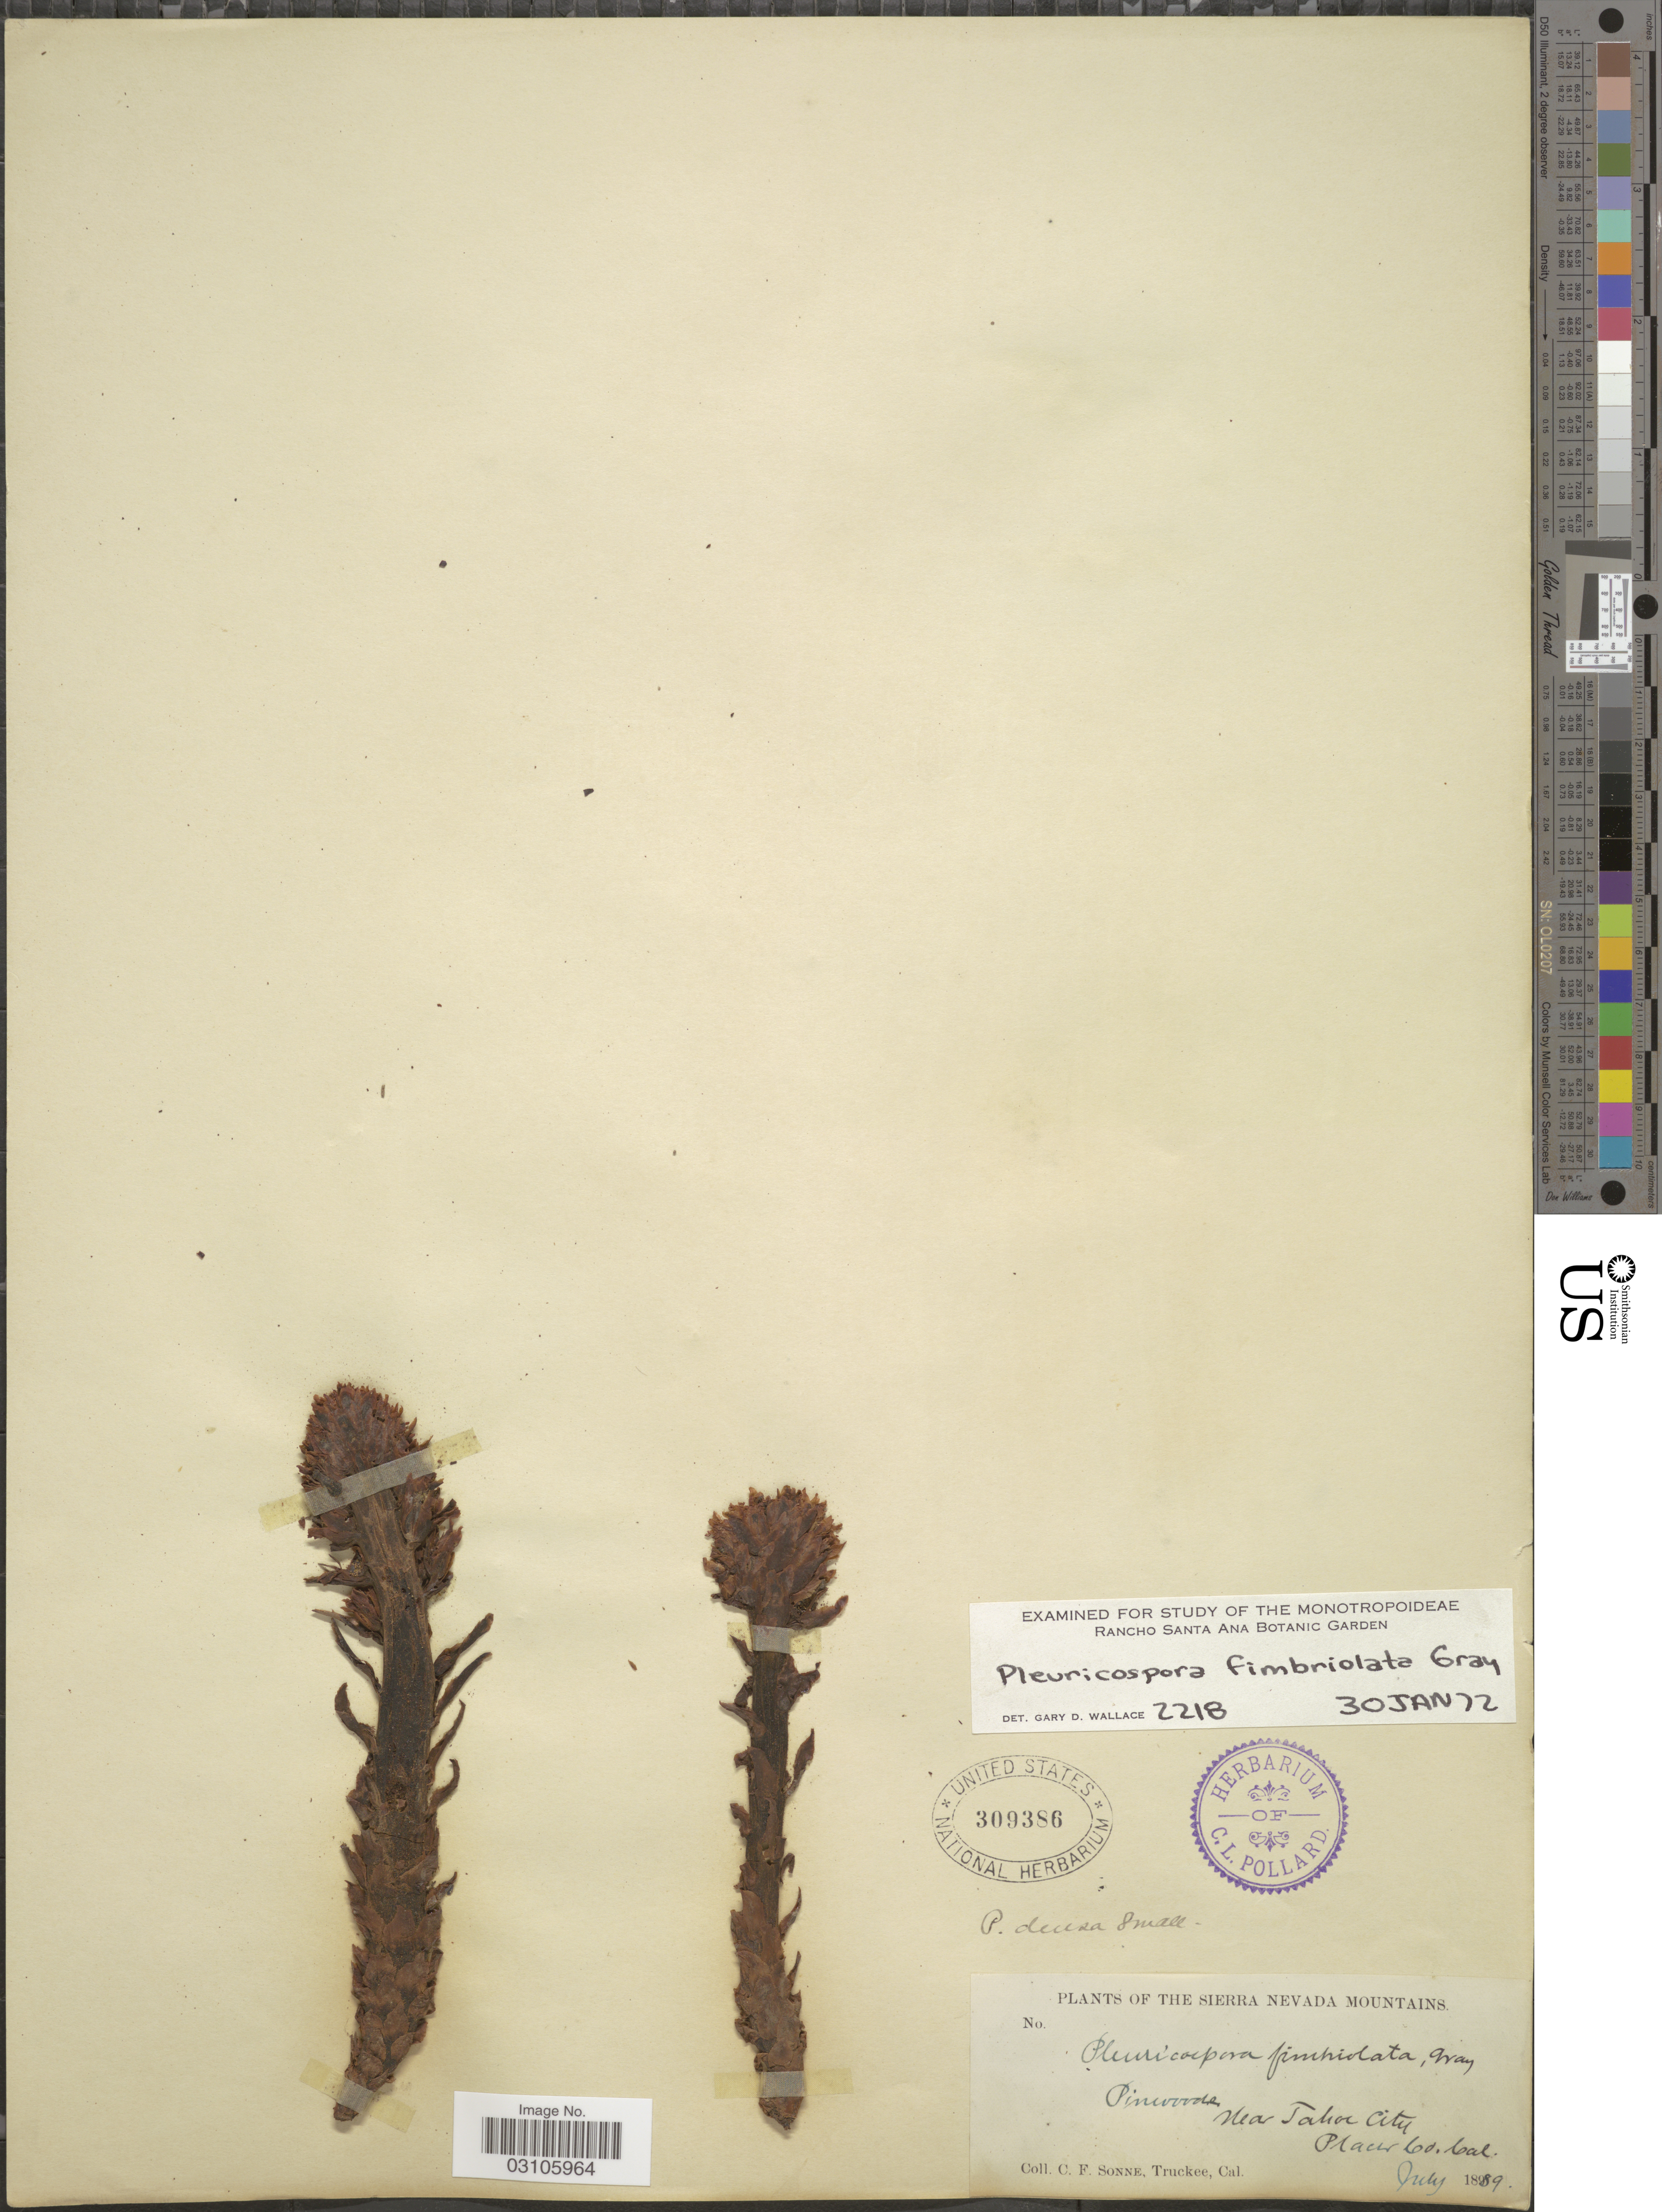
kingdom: Plantae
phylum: Tracheophyta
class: Magnoliopsida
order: Ericales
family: Ericaceae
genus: Pleuricospora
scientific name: Pleuricospora sp.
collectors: C. Sonne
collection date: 1889-07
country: United States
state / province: California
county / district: Placer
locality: The Sierra Nevada Mountains. Near Tahoe City. Placer Co. Cal.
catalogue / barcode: US 309386